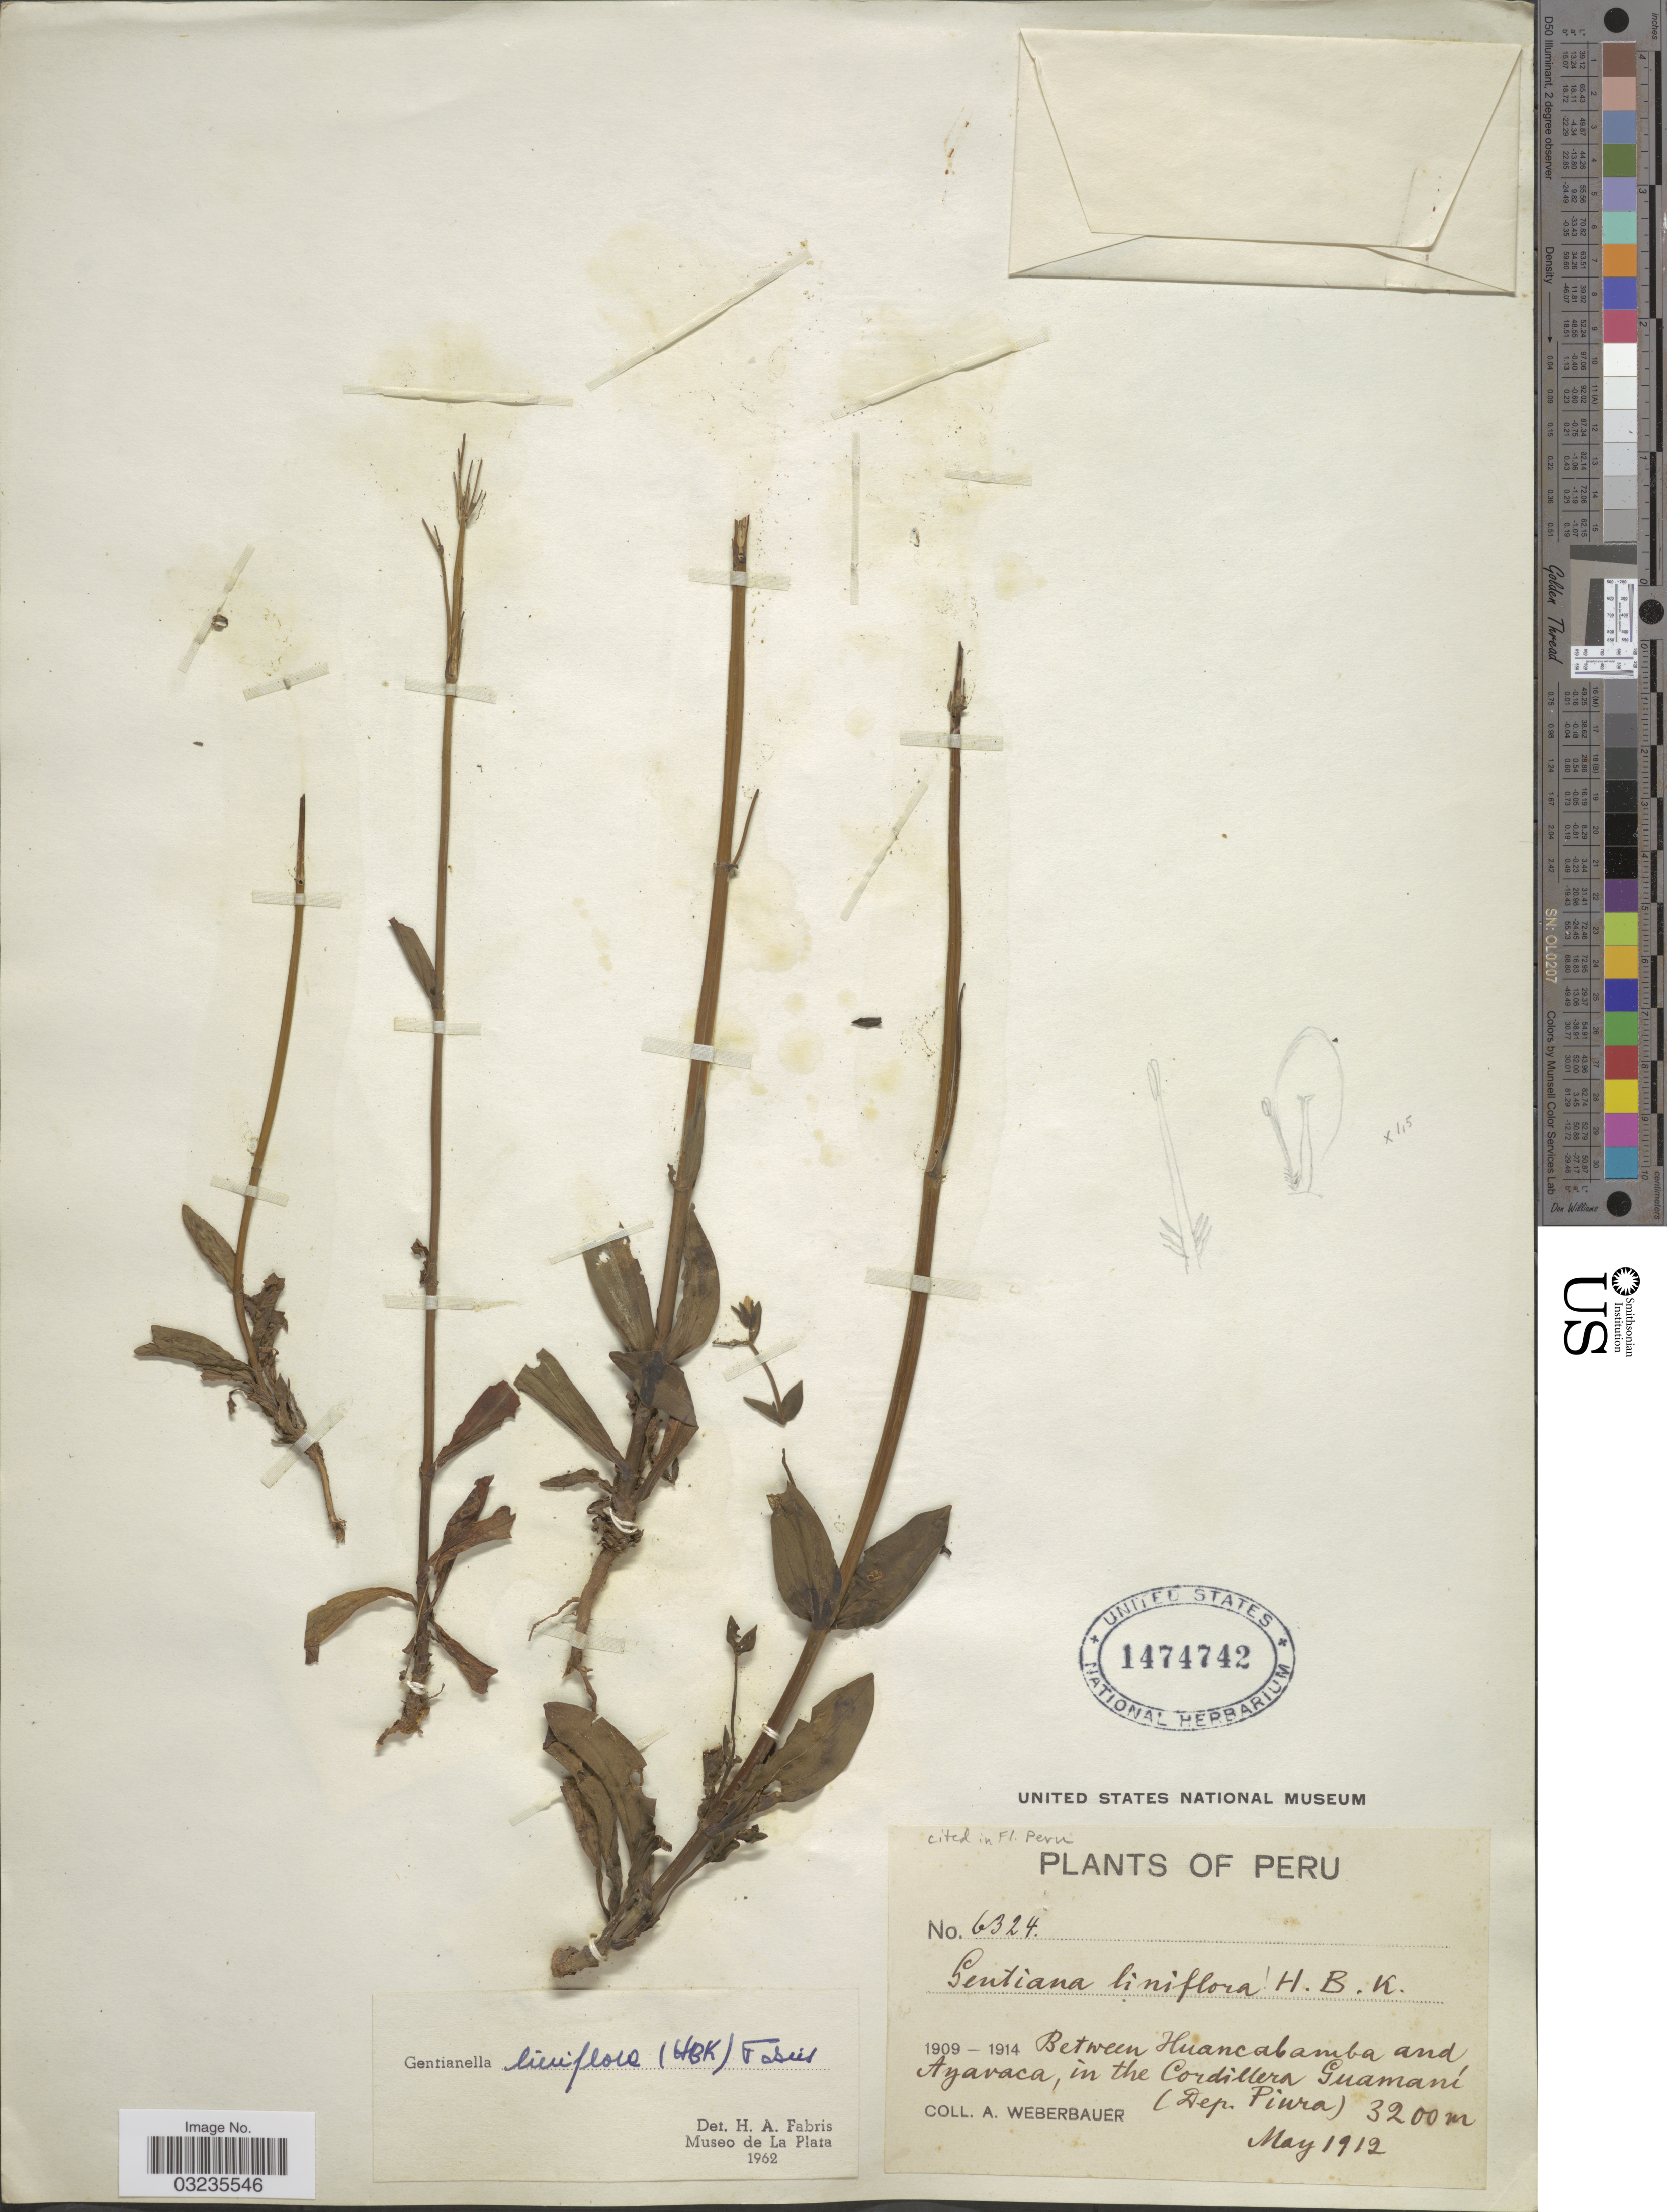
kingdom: Plantae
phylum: Tracheophyta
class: Magnoliopsida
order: Gentianales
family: Gentianaceae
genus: Gentiana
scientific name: Gentiana liniflora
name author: Kunth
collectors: A. Weberbauer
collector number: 6324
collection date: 1912-05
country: Peru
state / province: Piura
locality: Between Huancabamba and Ayavaca, in the Cordillera Guamaní (Dep. Piura).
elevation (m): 3200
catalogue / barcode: US 1474742